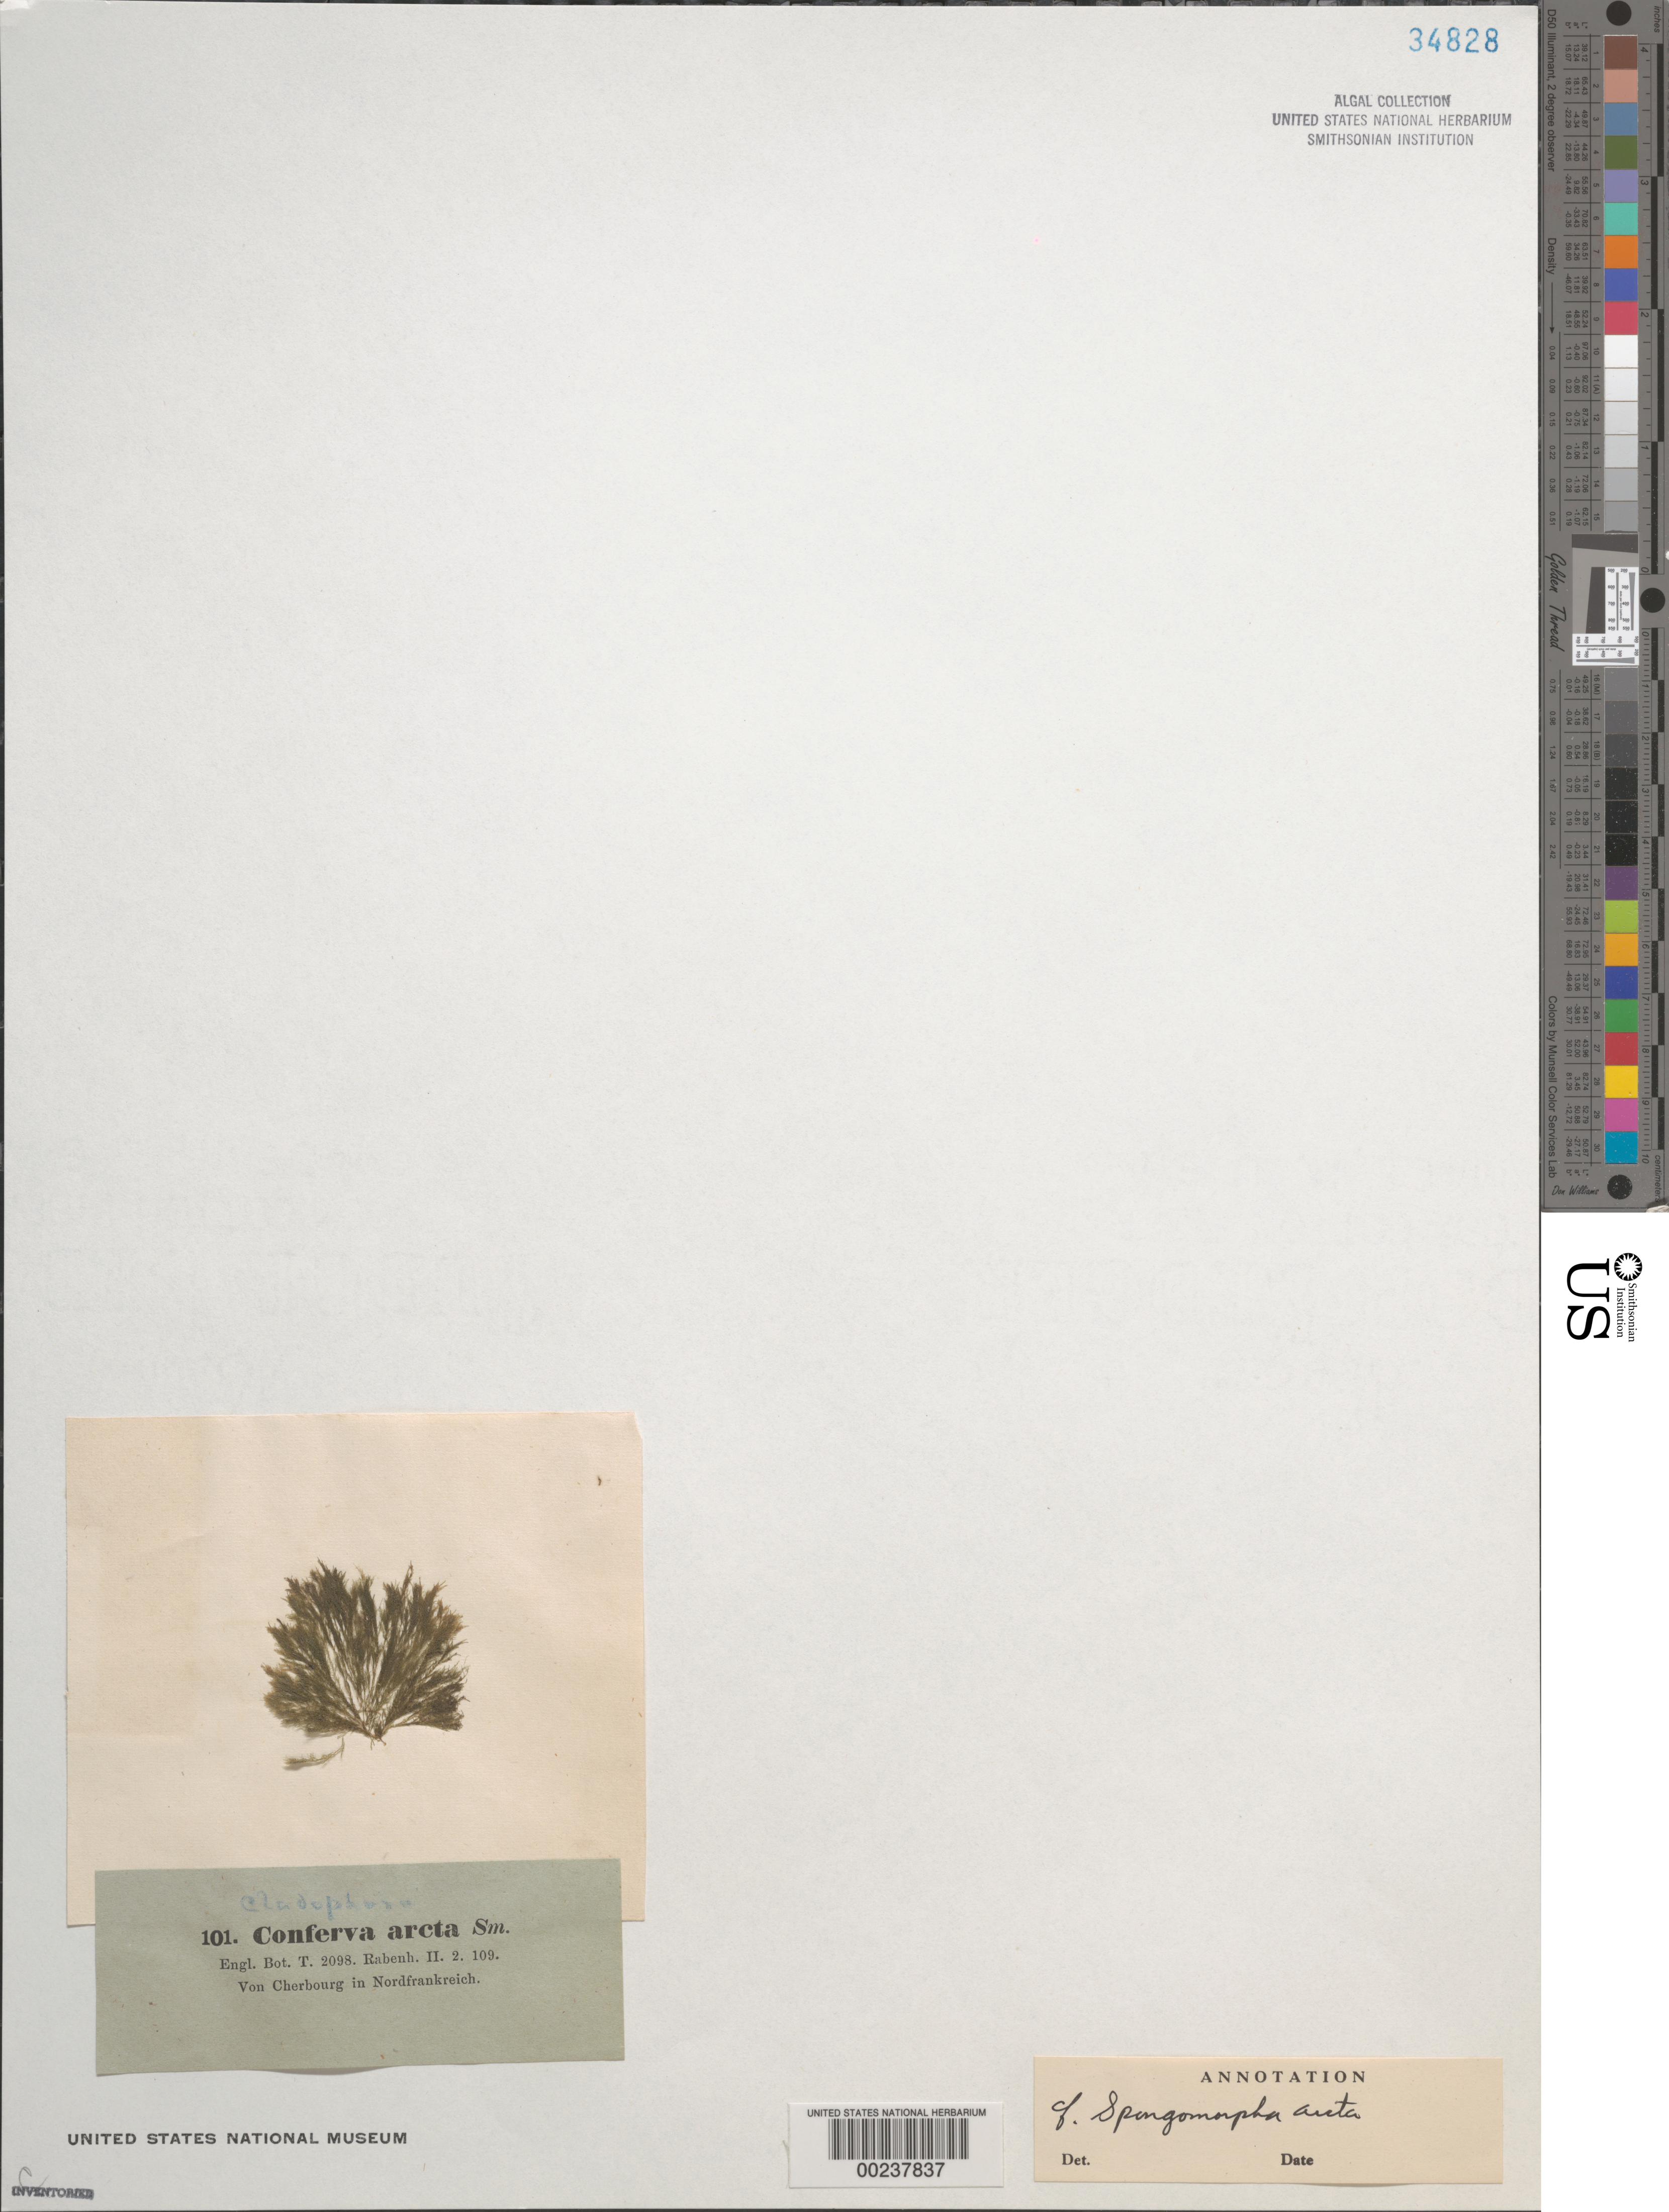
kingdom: Plantae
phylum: Chlorophyta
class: Ulvophyceae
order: Ulotrichales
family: Ulotrichaceae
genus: Acrosiphonia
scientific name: Acrosiphonia arcta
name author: (Dillwyn) Gain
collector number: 101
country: France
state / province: Normandie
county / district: Manche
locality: Cherbourg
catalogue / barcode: US 34828